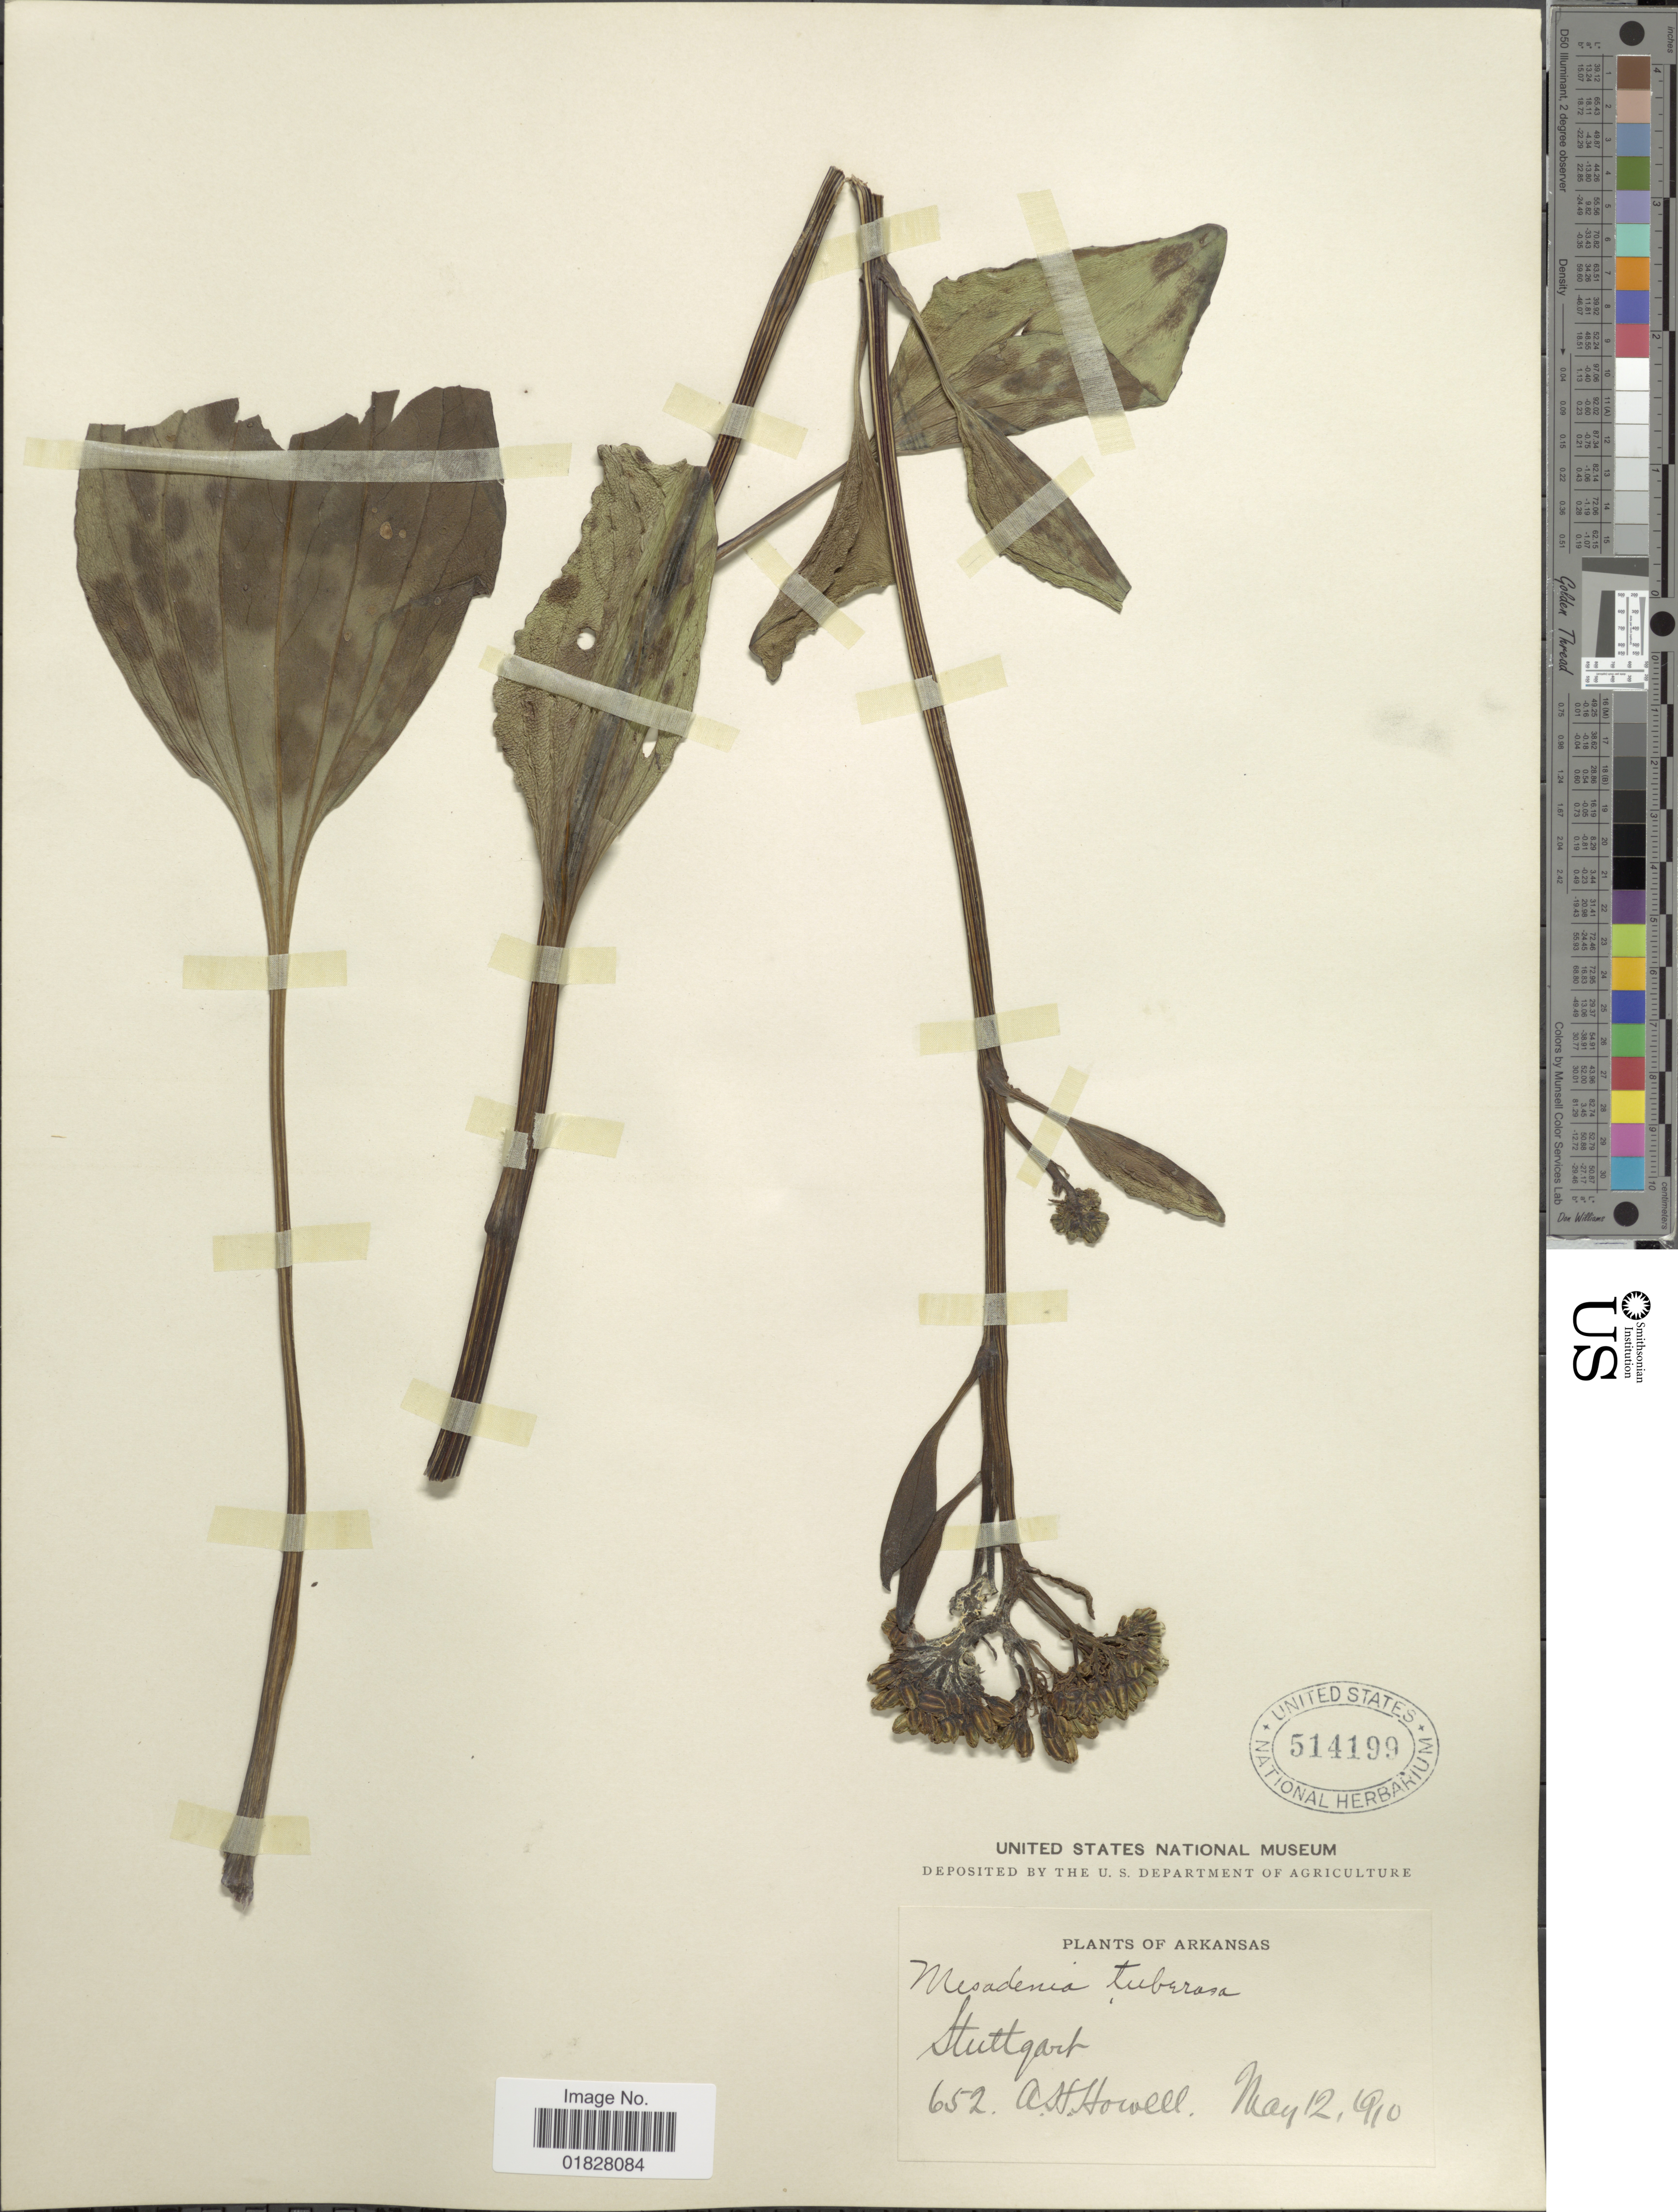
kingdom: Plantae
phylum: Tracheophyta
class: Magnoliopsida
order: Asterales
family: Asteraceae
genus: Arnoglossum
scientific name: Arnoglossum plantagineum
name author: Raf.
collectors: A. Howell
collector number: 652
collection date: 1910-05-12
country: United States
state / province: Arkansas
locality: Stuttgart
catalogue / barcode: US 514199